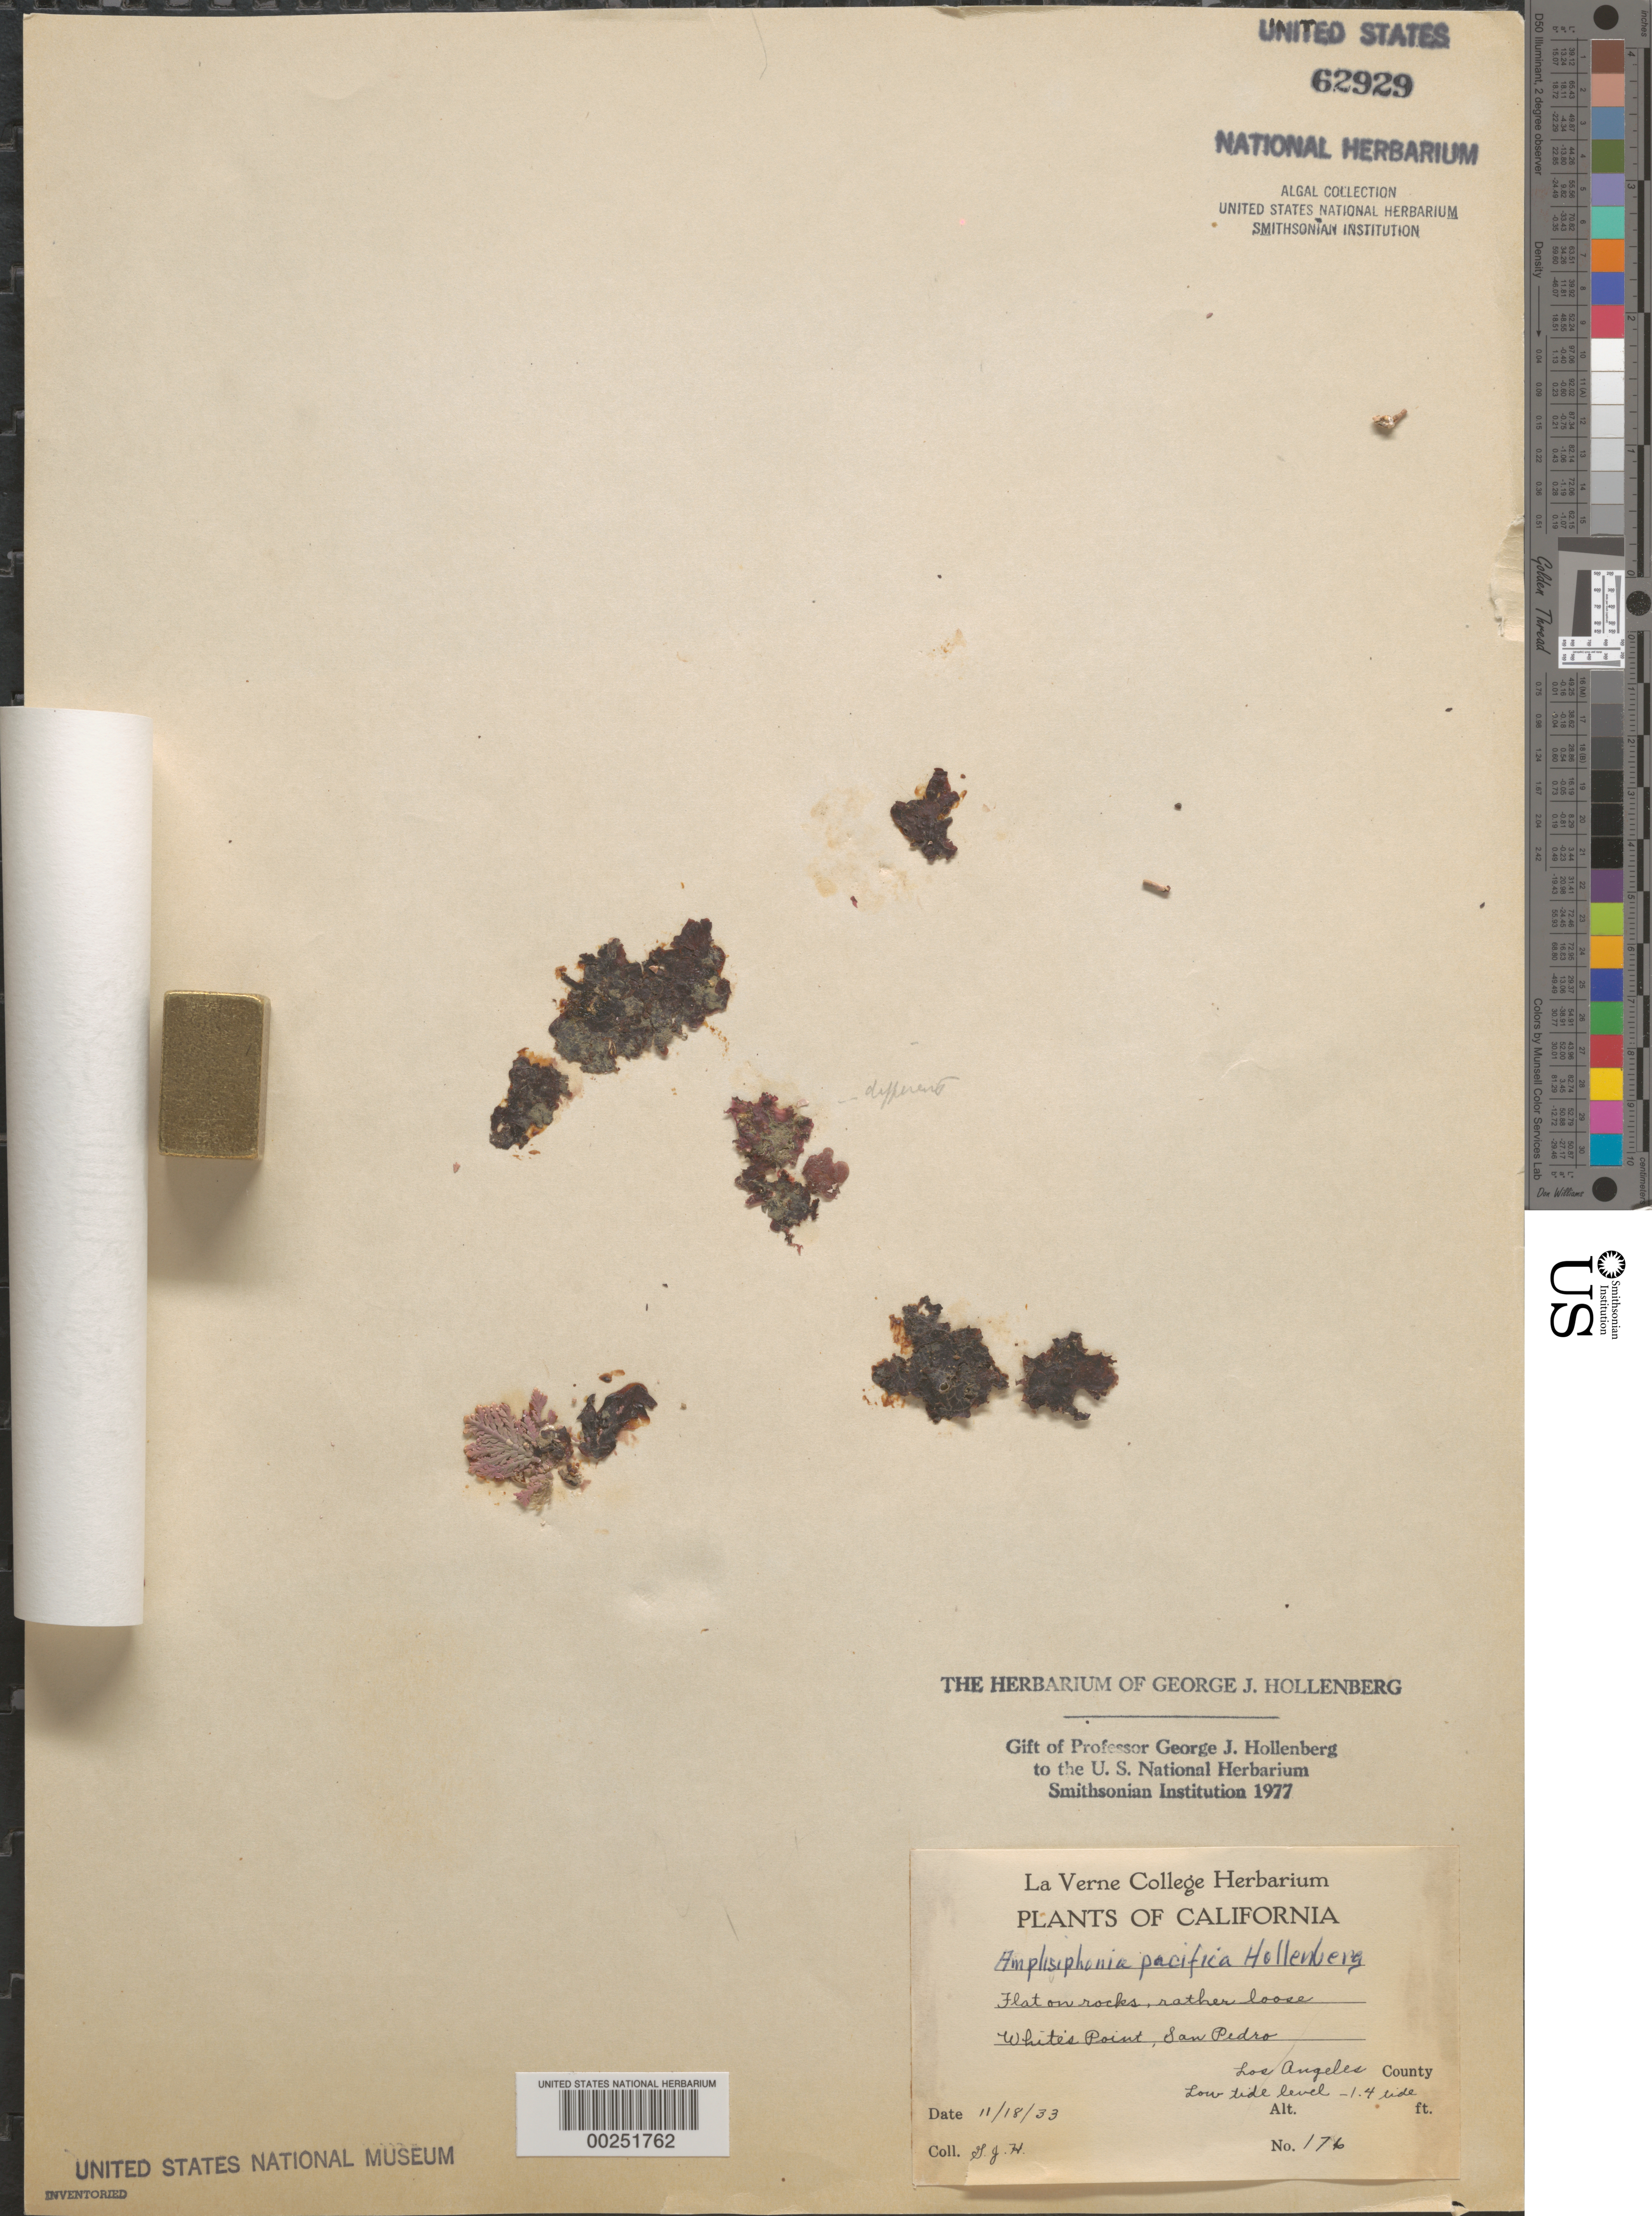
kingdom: Plantae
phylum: Rhodophyta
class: Florideophyceae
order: Ceramiales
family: Rhodomelaceae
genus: Amplisiphonia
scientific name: Amplisiphonia pacifica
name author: Hollenb.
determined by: Hollenberg, George J.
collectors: G. Hollenberg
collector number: GJH 176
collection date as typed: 18 Nov 1933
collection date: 1933-11-18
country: United States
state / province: California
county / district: Los Angeles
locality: White's Point, San Pedro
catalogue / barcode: US 62929